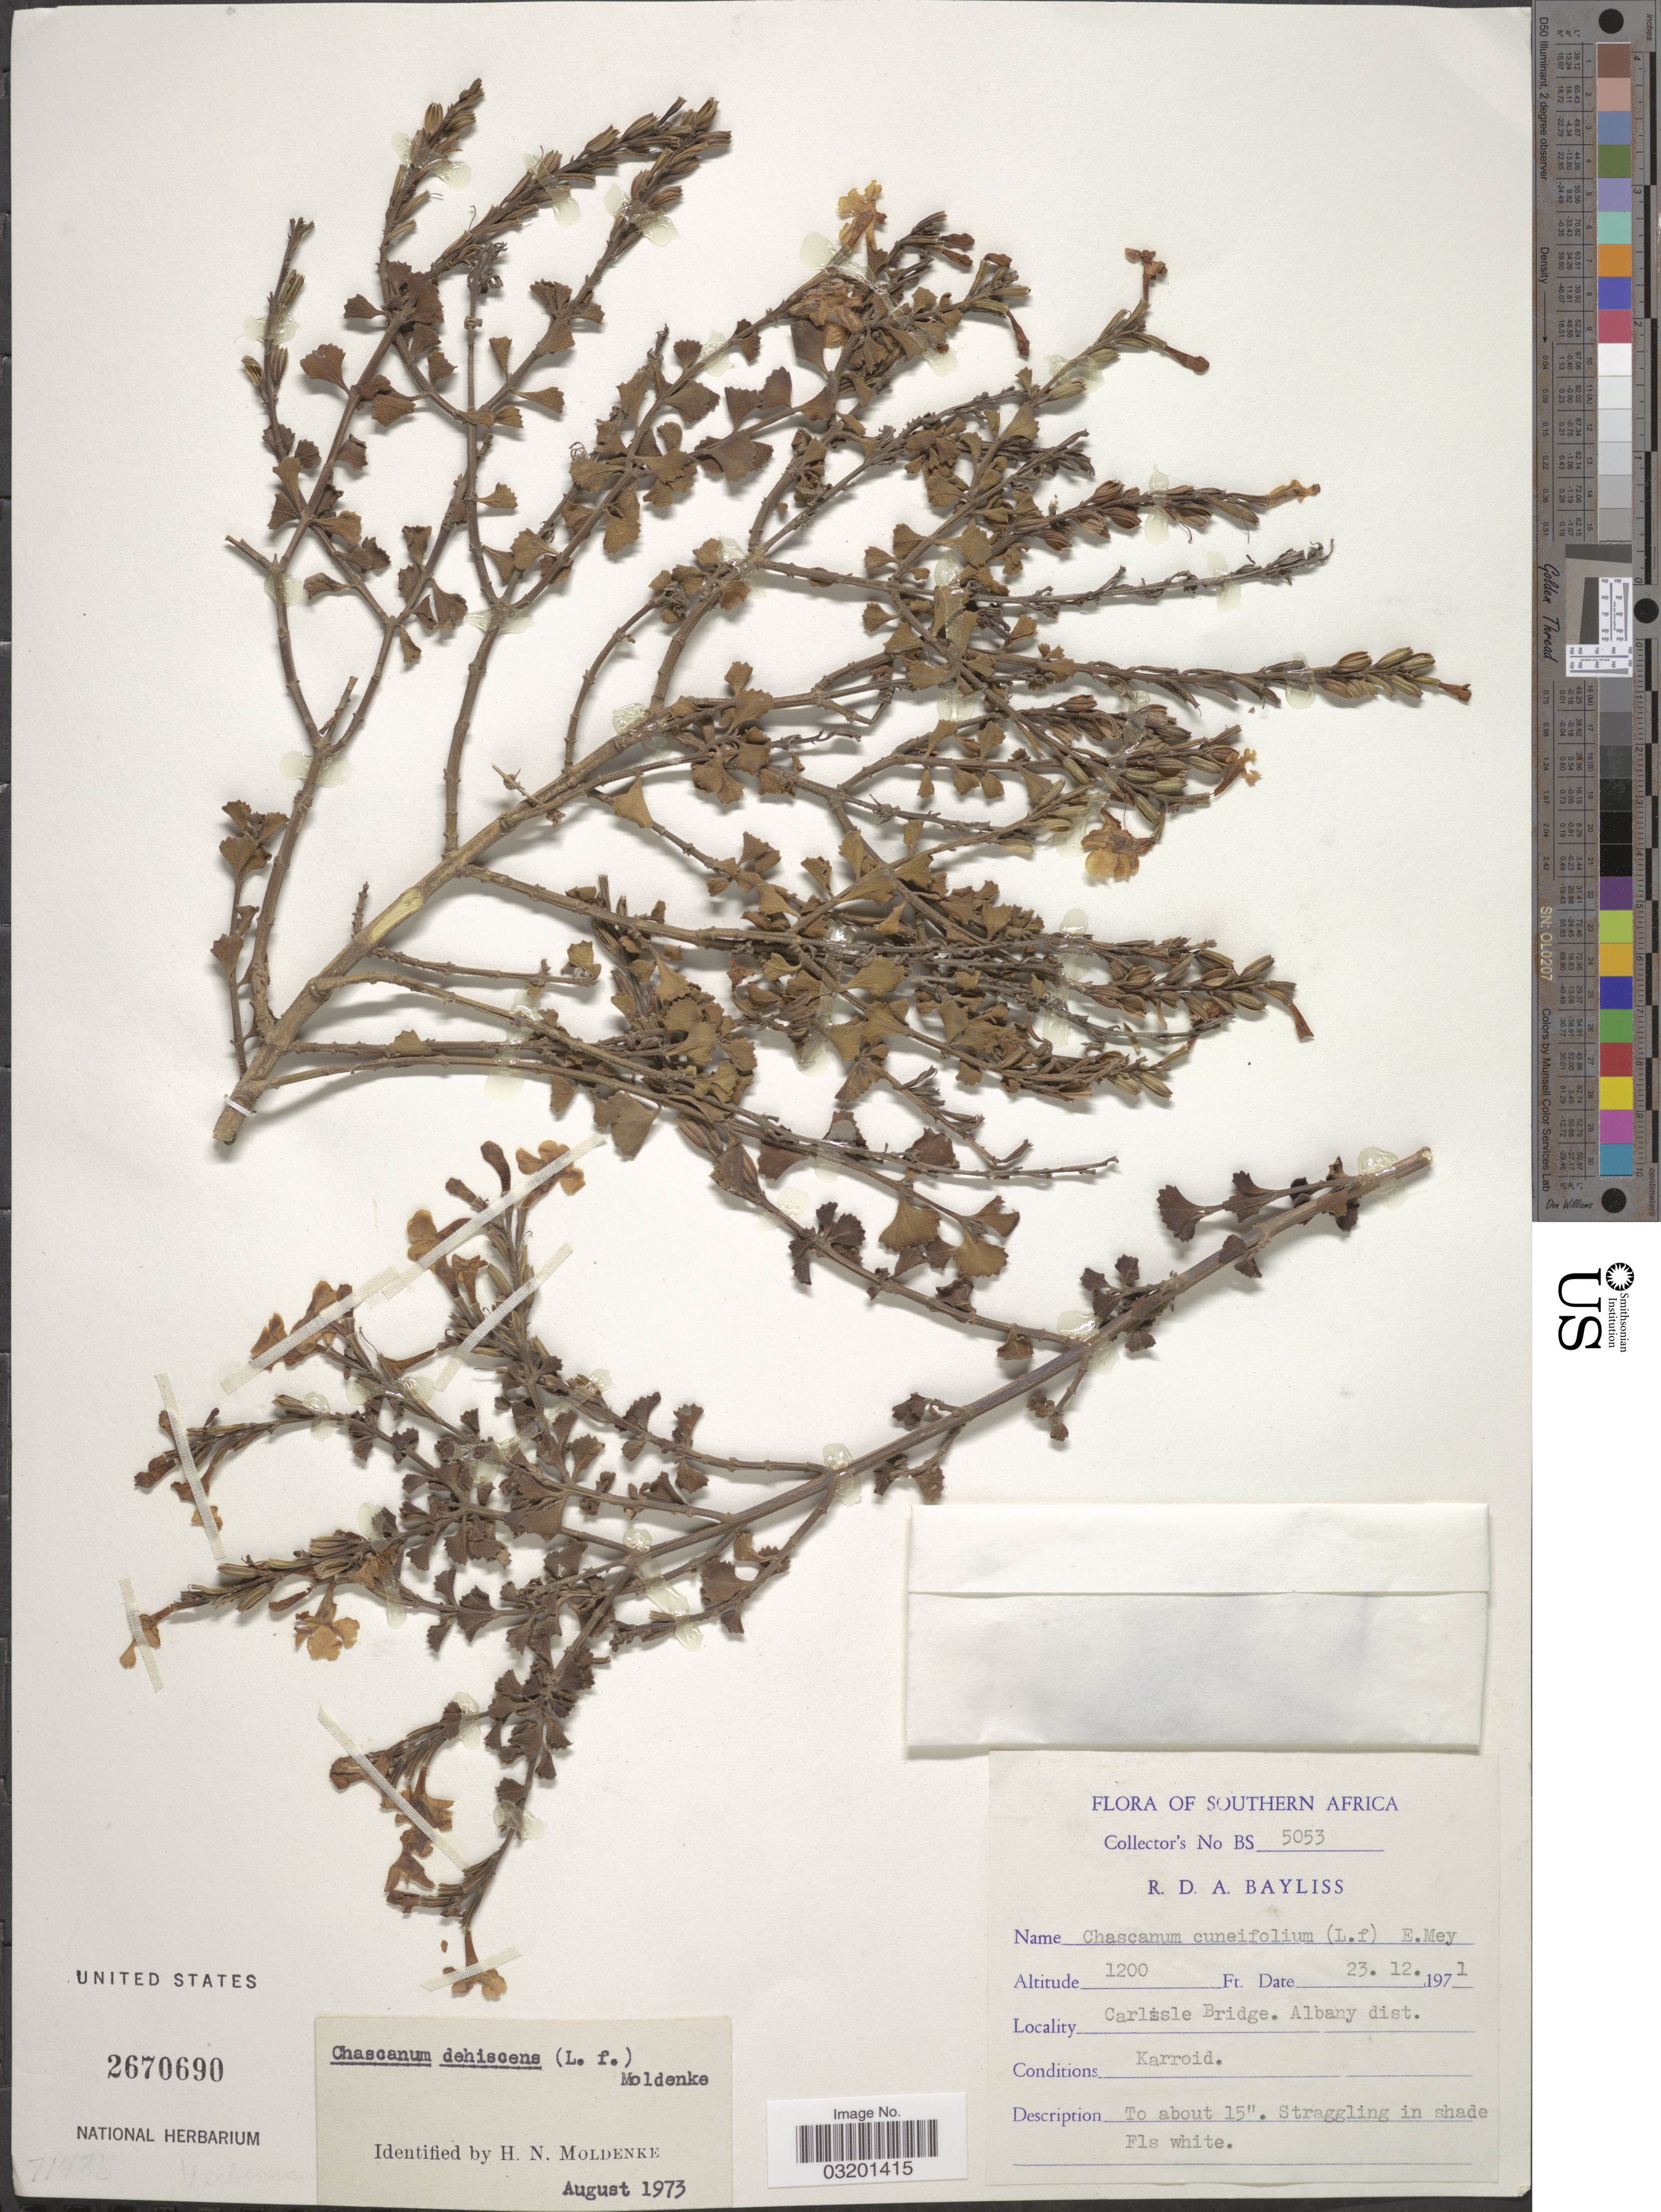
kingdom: Plantae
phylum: Tracheophyta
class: Magnoliopsida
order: Lamiales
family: Verbenaceae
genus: Chascanum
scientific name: Chascanum dehiscens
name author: (L. f.) Moldenke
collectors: R. Bayliss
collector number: BS5053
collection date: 1971-12-23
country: South Africa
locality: Southern Africa, Carlisle Bridge. Albany dist.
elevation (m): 366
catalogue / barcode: US 2670690